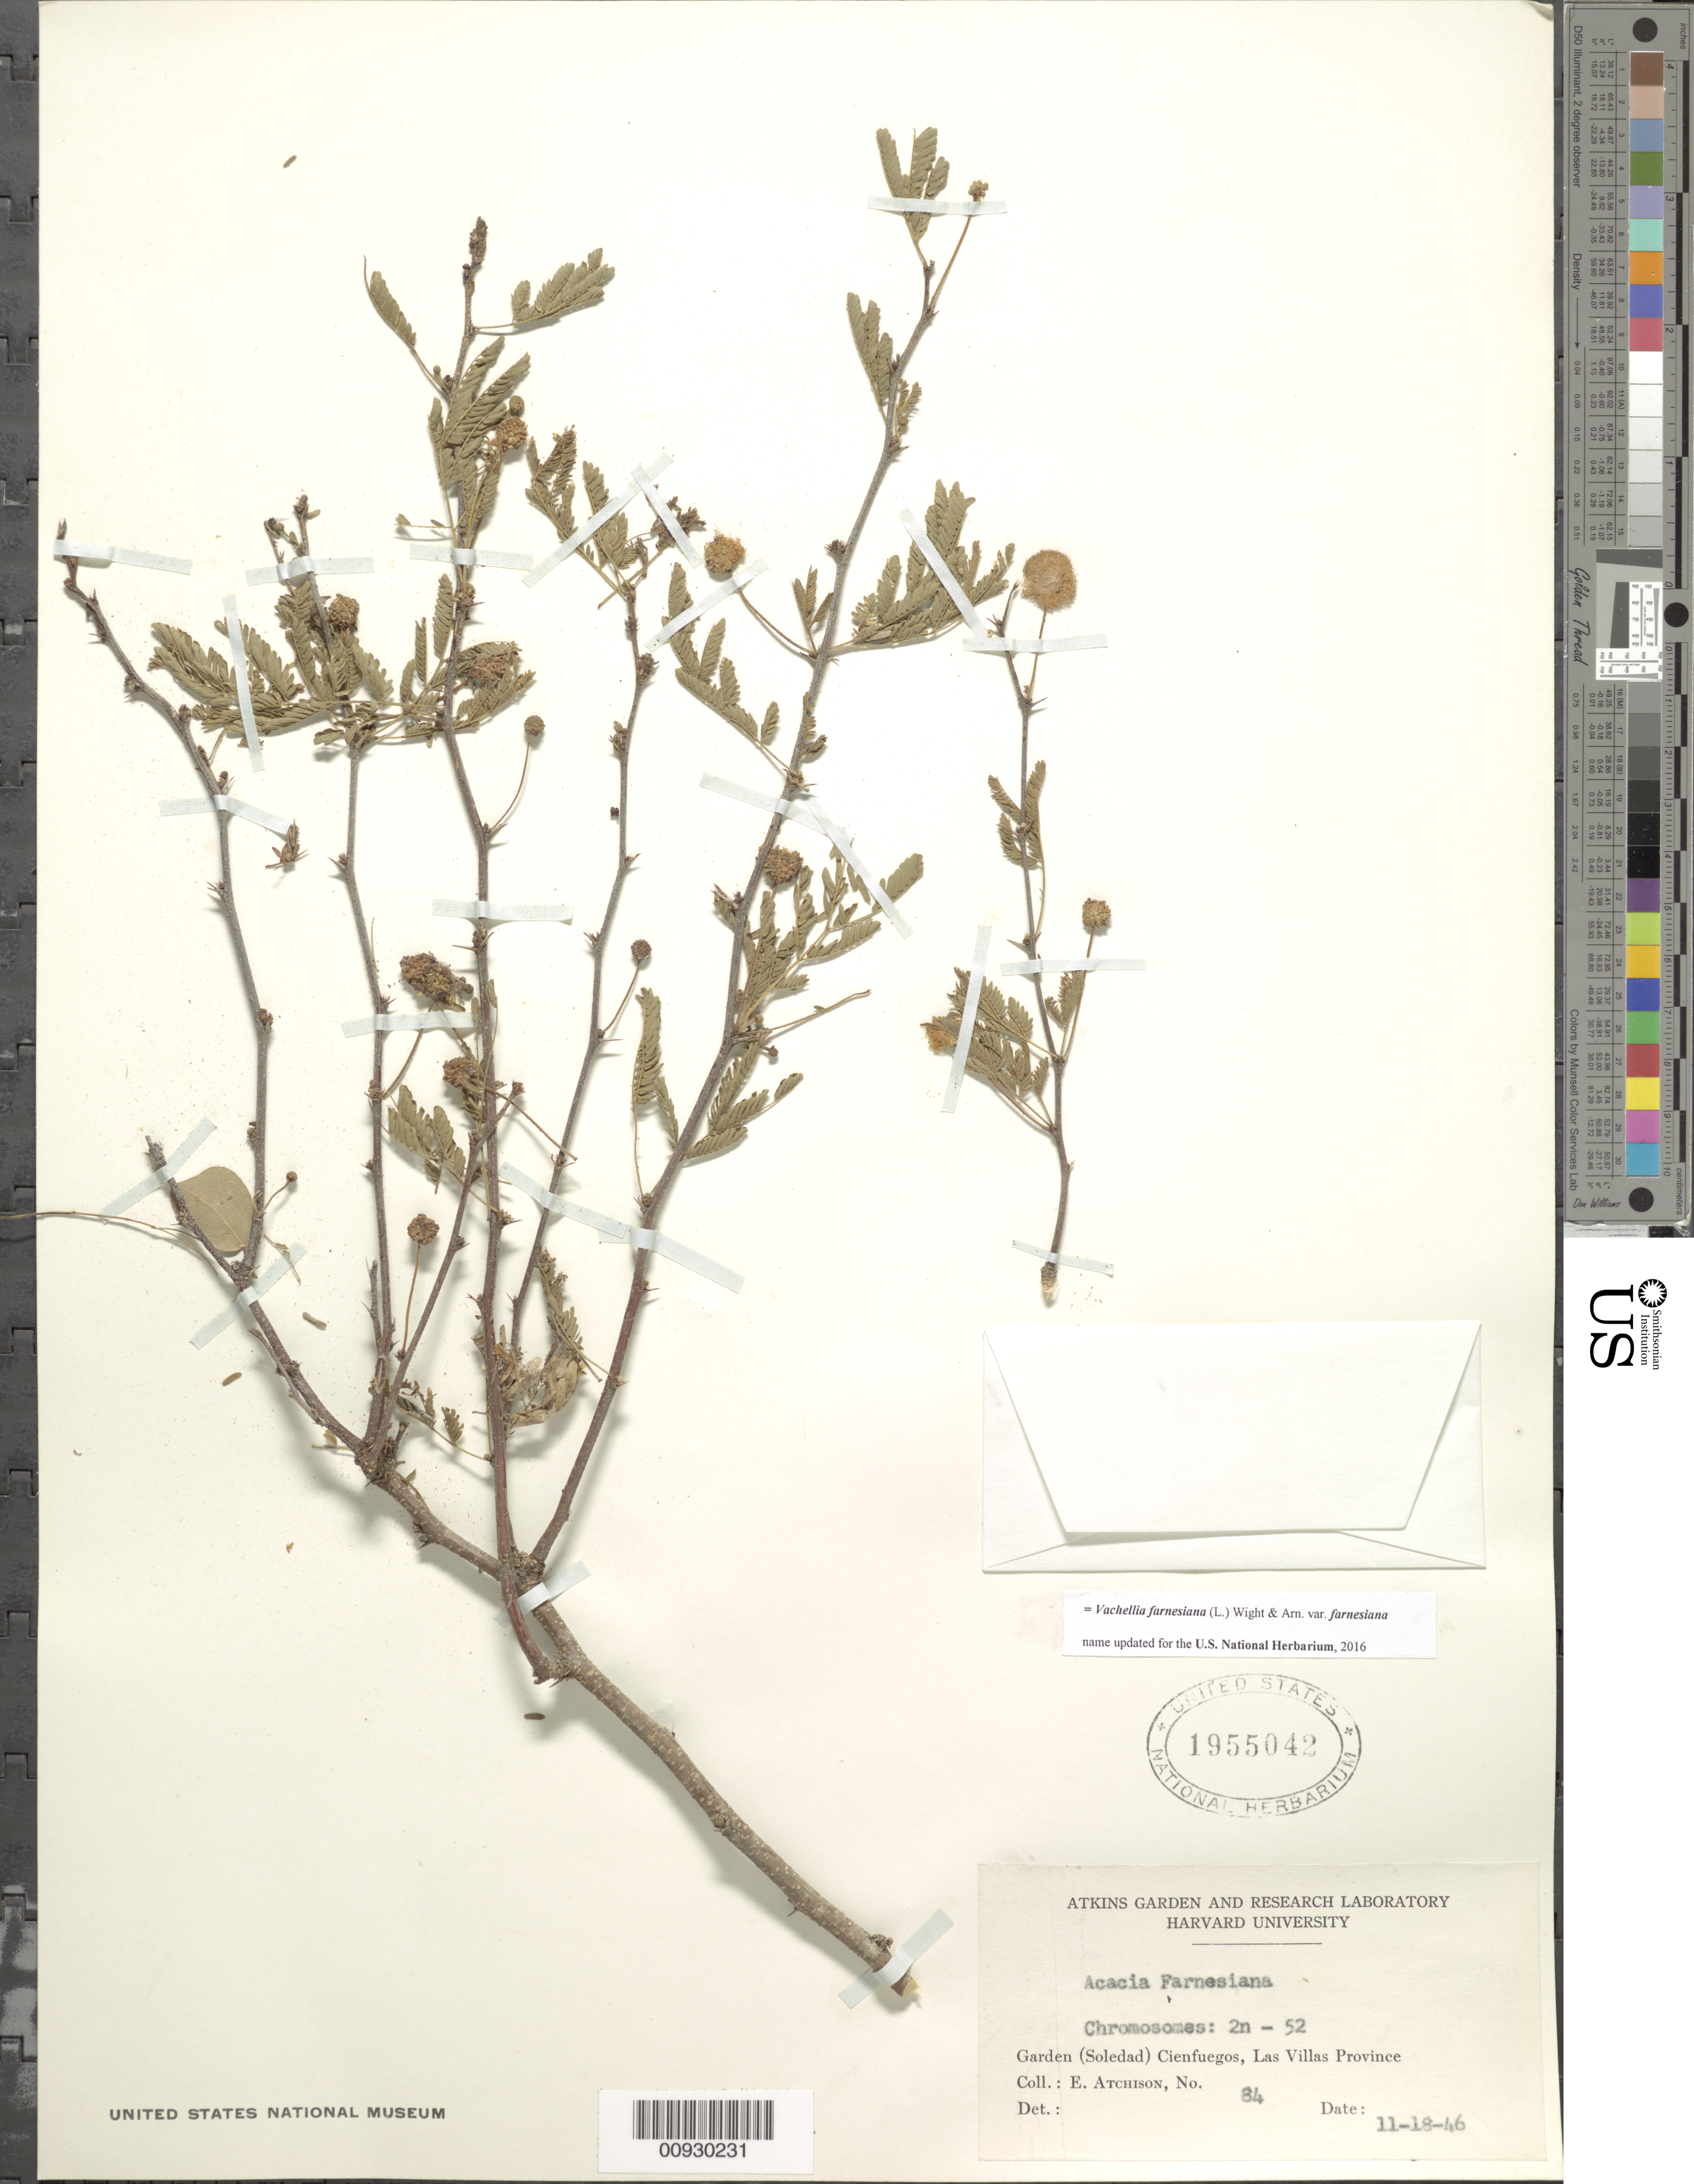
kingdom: Plantae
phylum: Tracheophyta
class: Magnoliopsida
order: Fabales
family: Fabaceae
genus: Vachellia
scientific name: Vachellia farnesiana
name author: (L.) Wight & Arn.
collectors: E. Atchison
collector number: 84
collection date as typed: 18 Nov 1946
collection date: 1946-11-18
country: Cuba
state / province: Cienfuegos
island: Cuba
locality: Garden (Soledad) Cienfuegos, Las Villas Province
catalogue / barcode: US 1955042